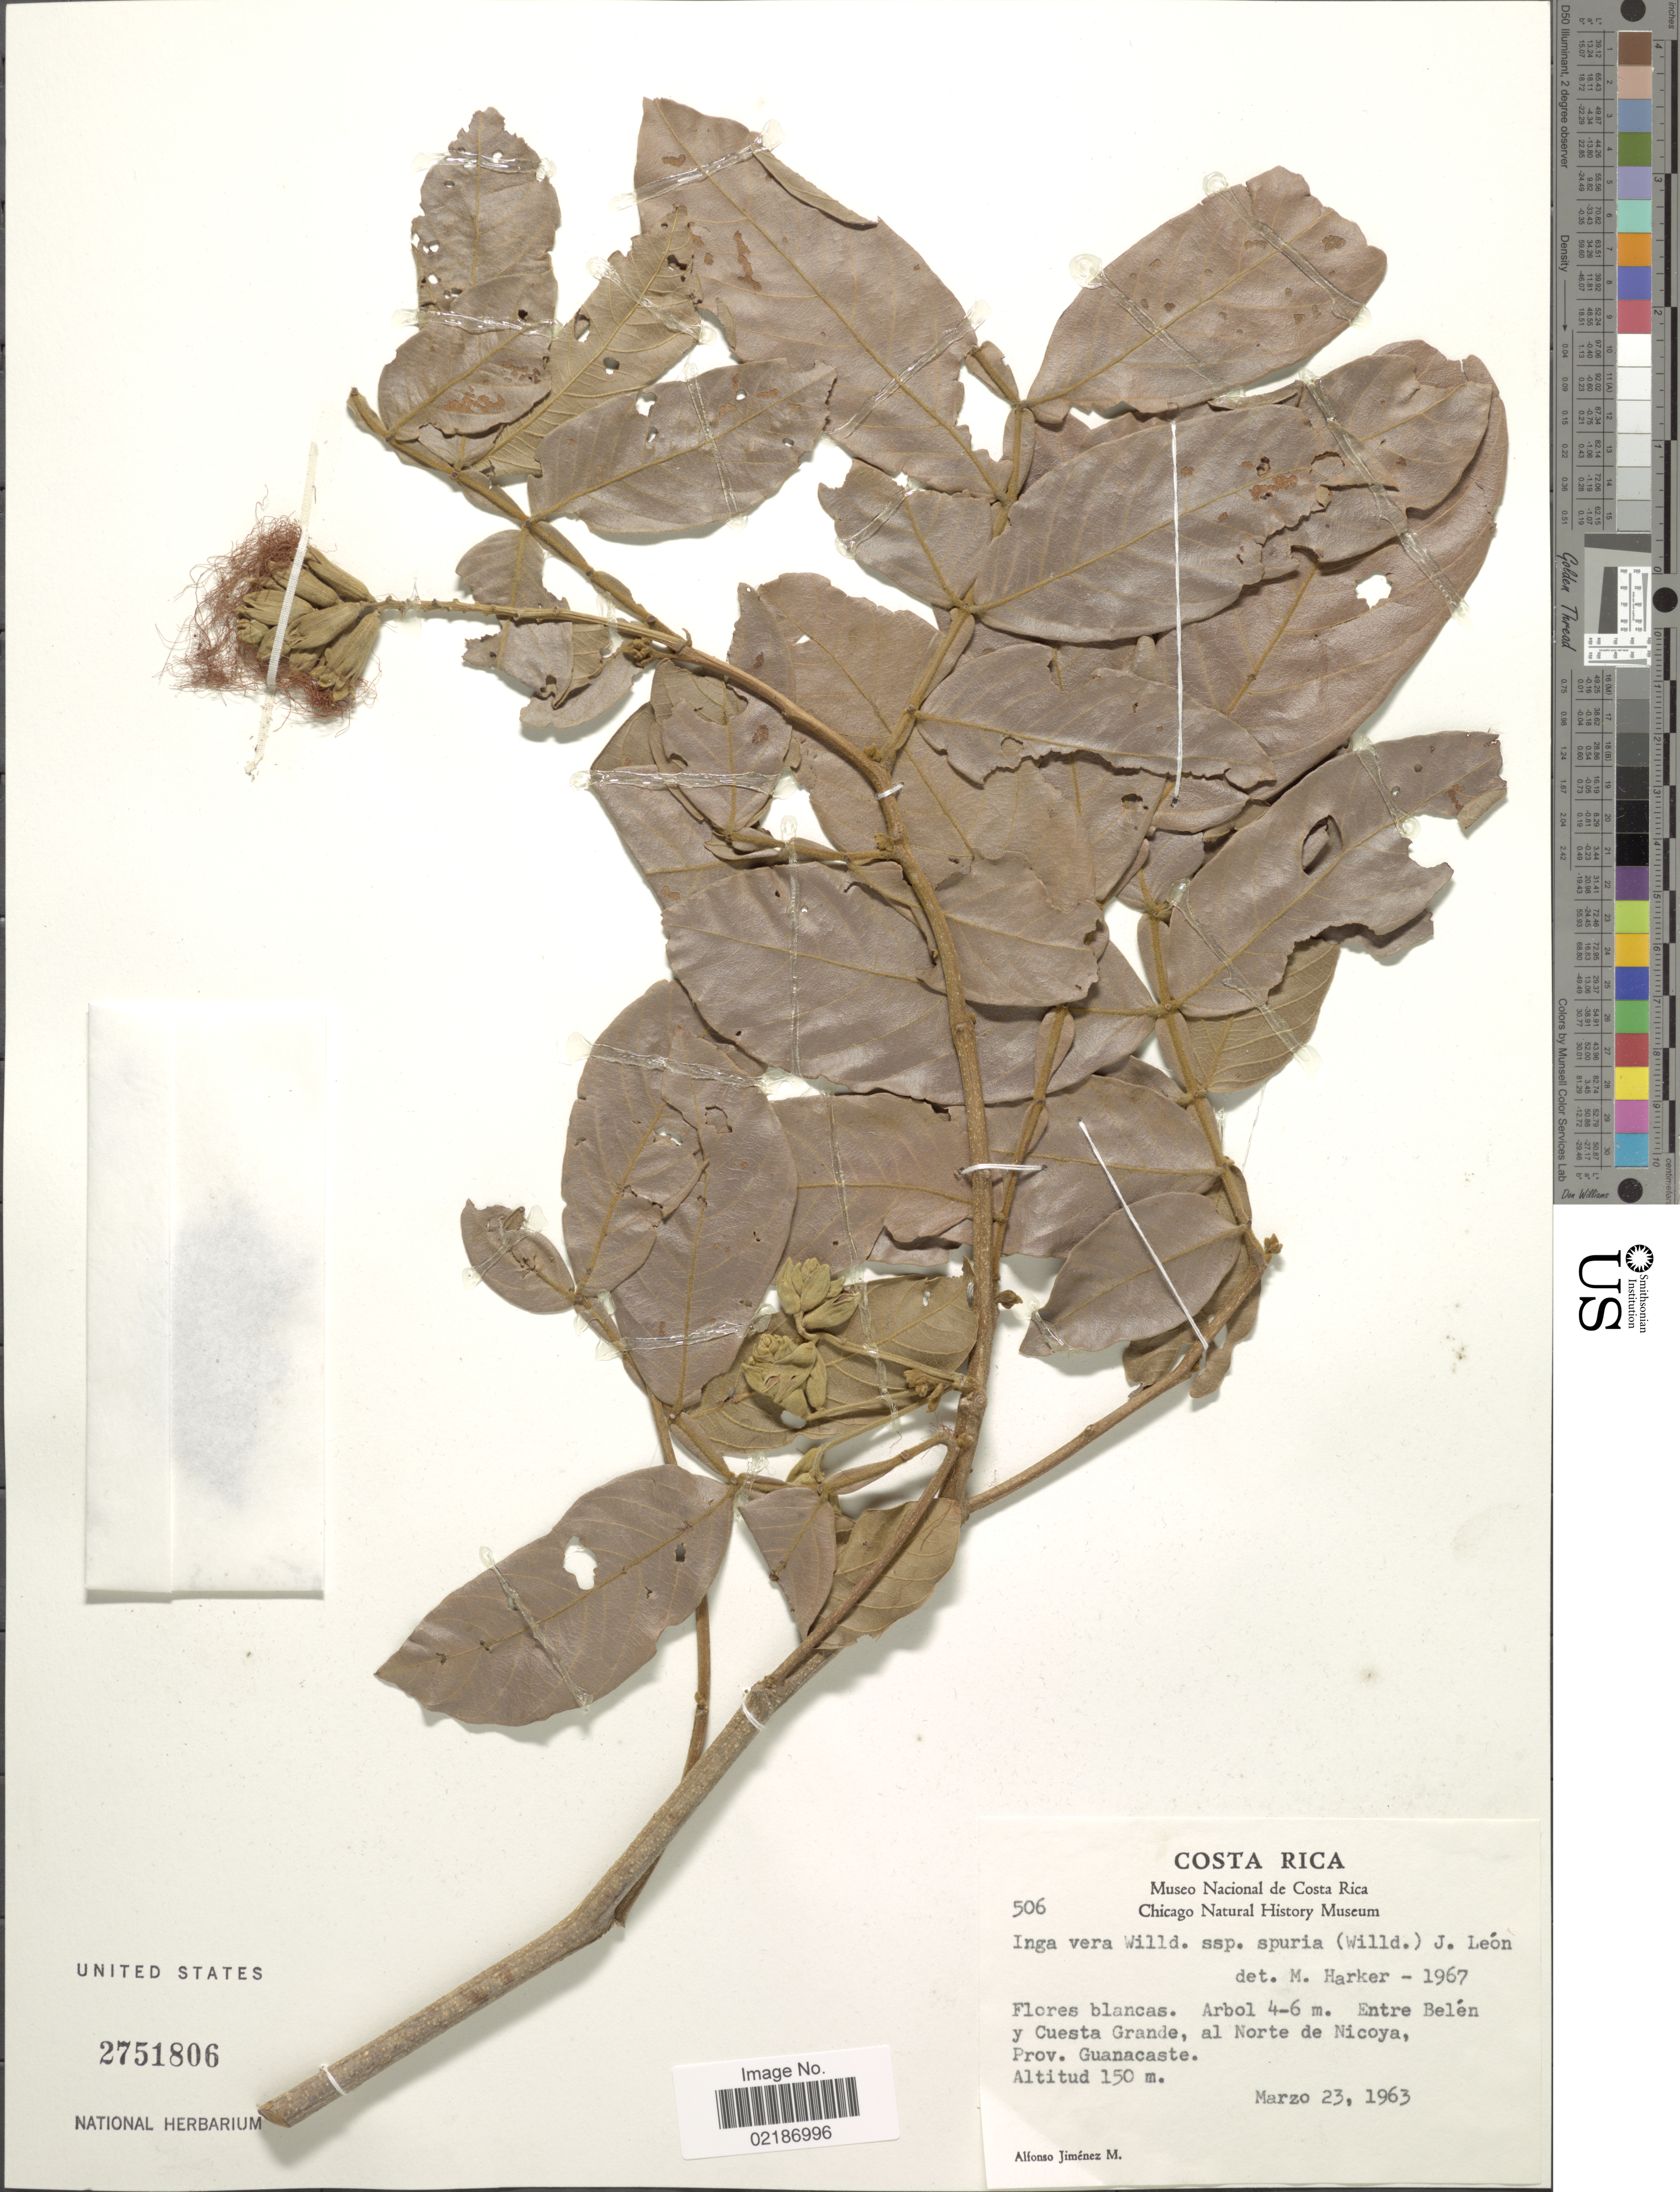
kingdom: Plantae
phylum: Tracheophyta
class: Magnoliopsida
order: Fabales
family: Fabaceae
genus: Inga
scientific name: Inga vera subsp. vera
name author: Willd.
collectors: A. Jimenez M.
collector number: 506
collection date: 1963-03-23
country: Costa Rica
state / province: Guanacaste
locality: Entre Belen y Cuesta Grande, al Norte de Nicoya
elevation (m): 150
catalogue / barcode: US 2751806